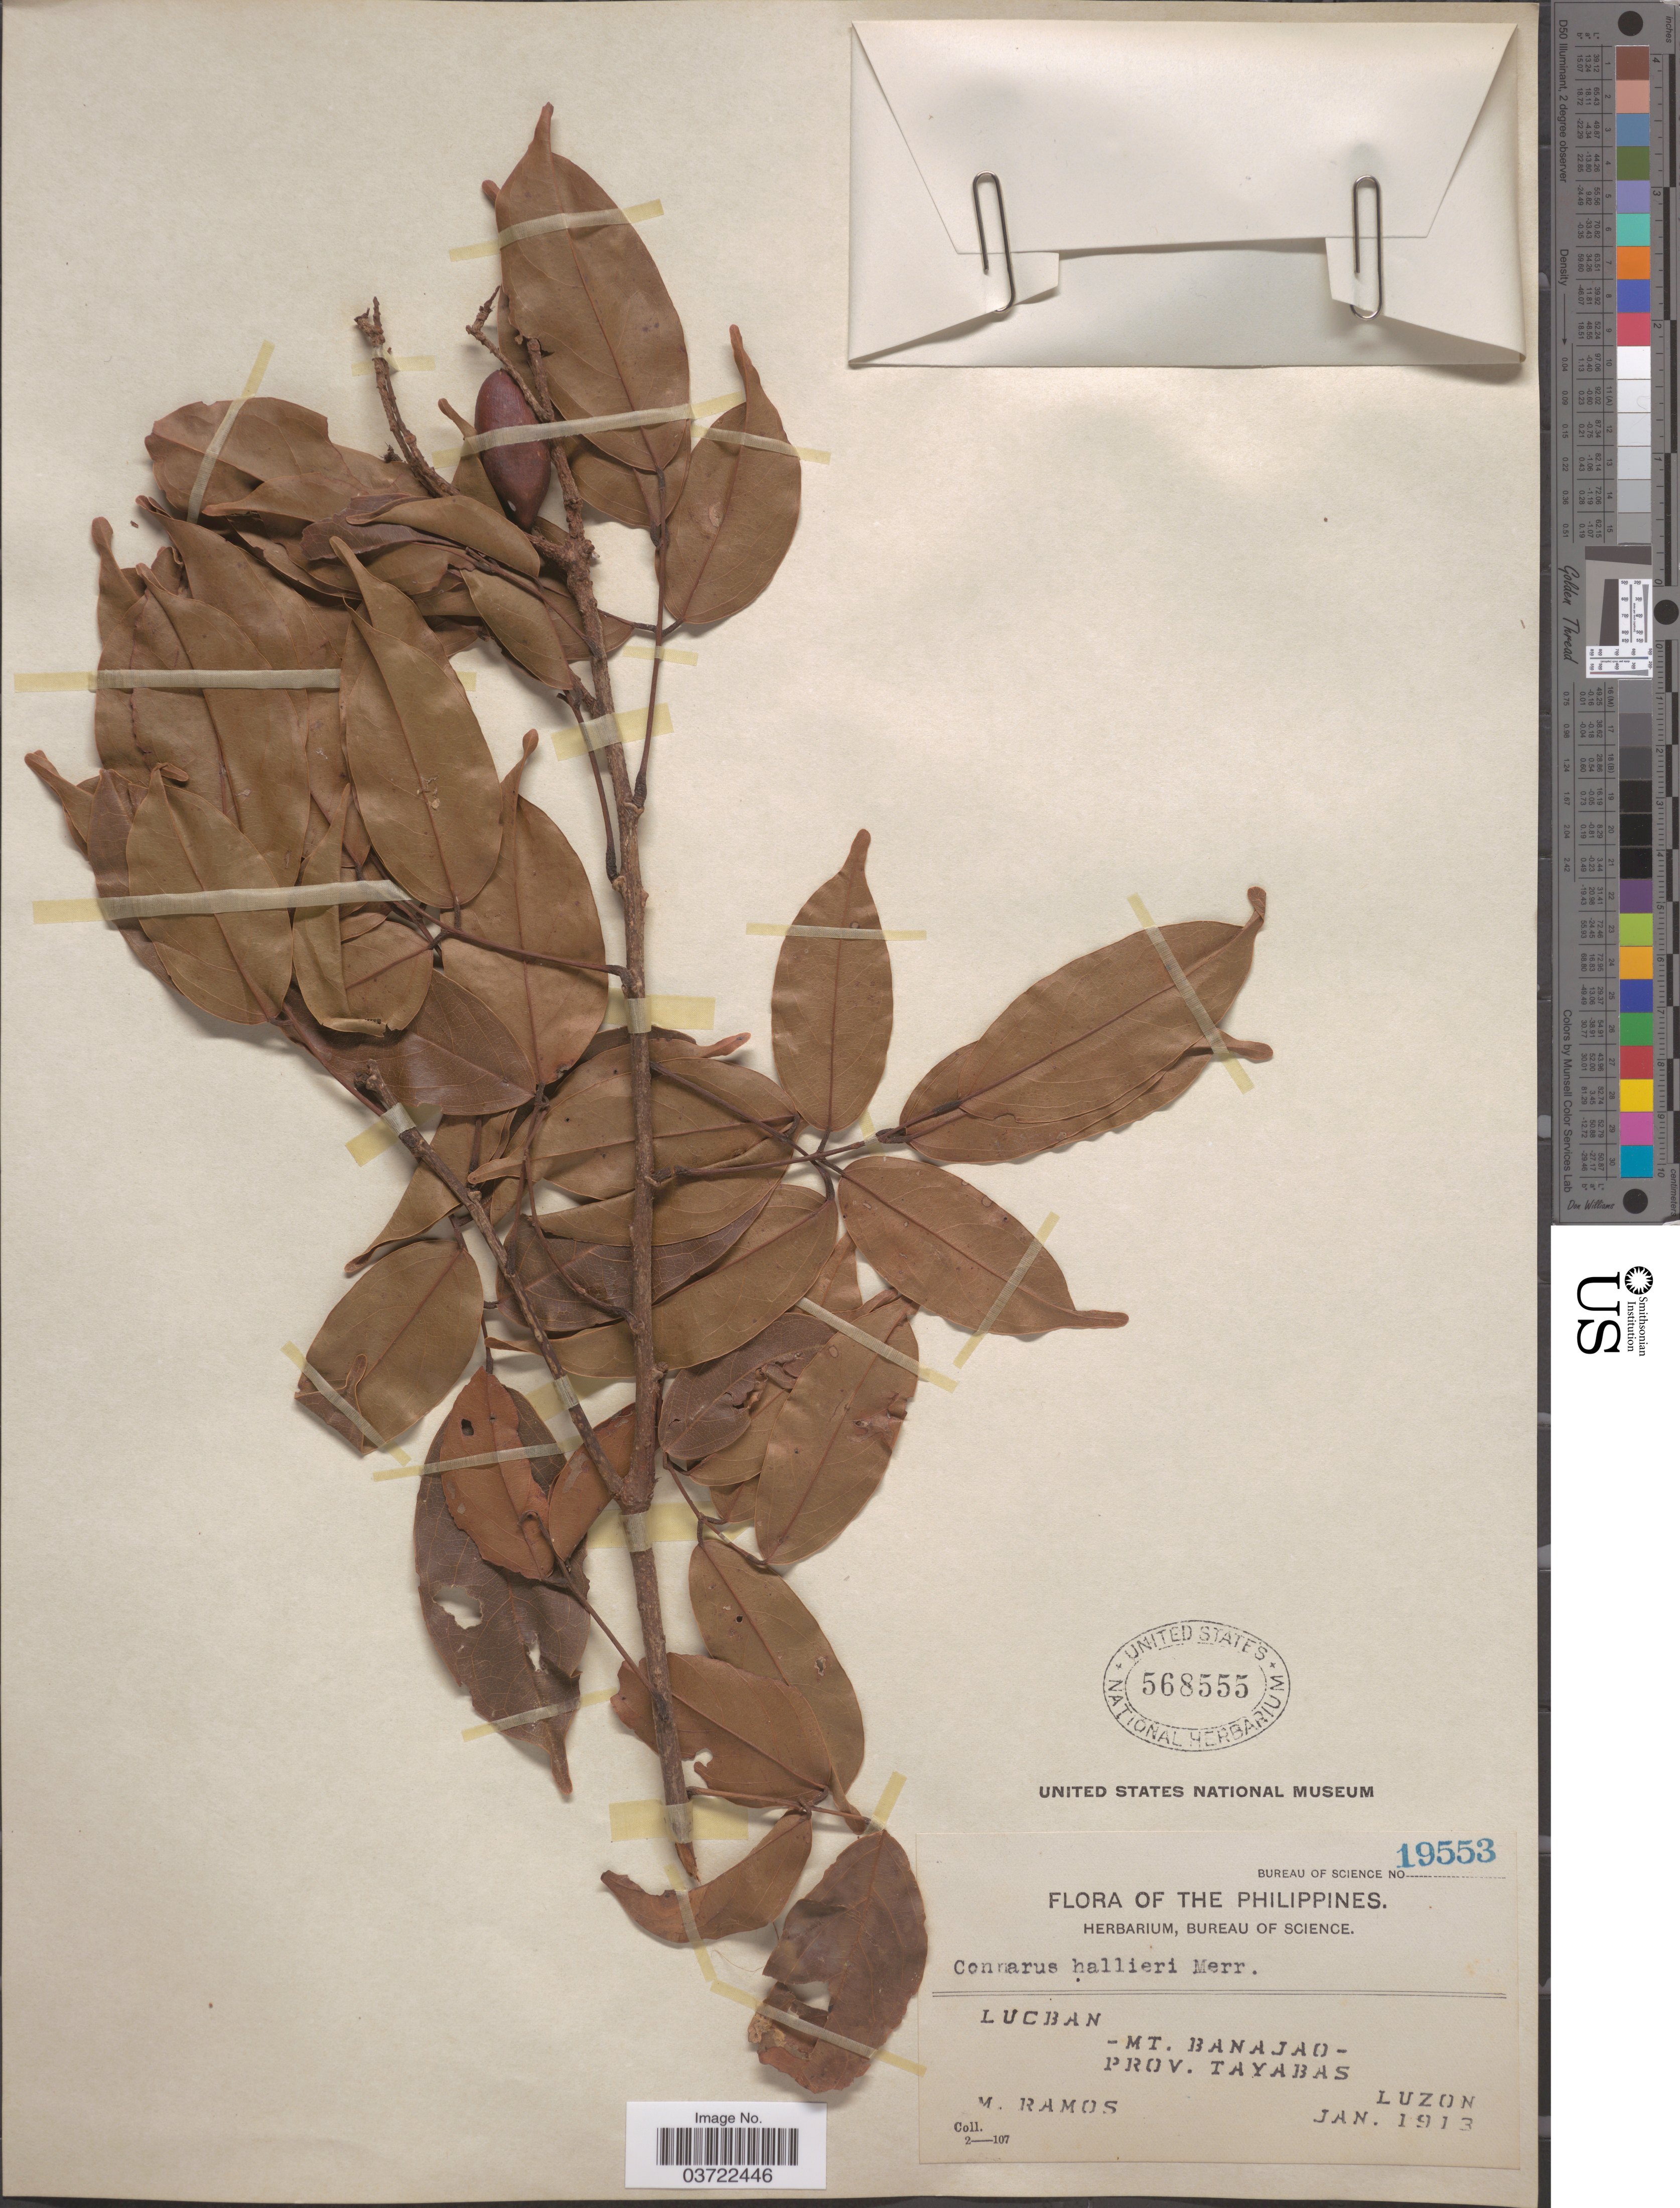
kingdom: Plantae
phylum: Tracheophyta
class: Magnoliopsida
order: Oxalidales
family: Connaraceae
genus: Connarus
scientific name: Connarus hallieri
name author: Merr.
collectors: M. Ramos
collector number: Bureau of Science 19553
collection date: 1913-01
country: Philippines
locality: Lucban, Mt. Banajao, Prov. Tayabas Luzon.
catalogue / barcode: US 568555